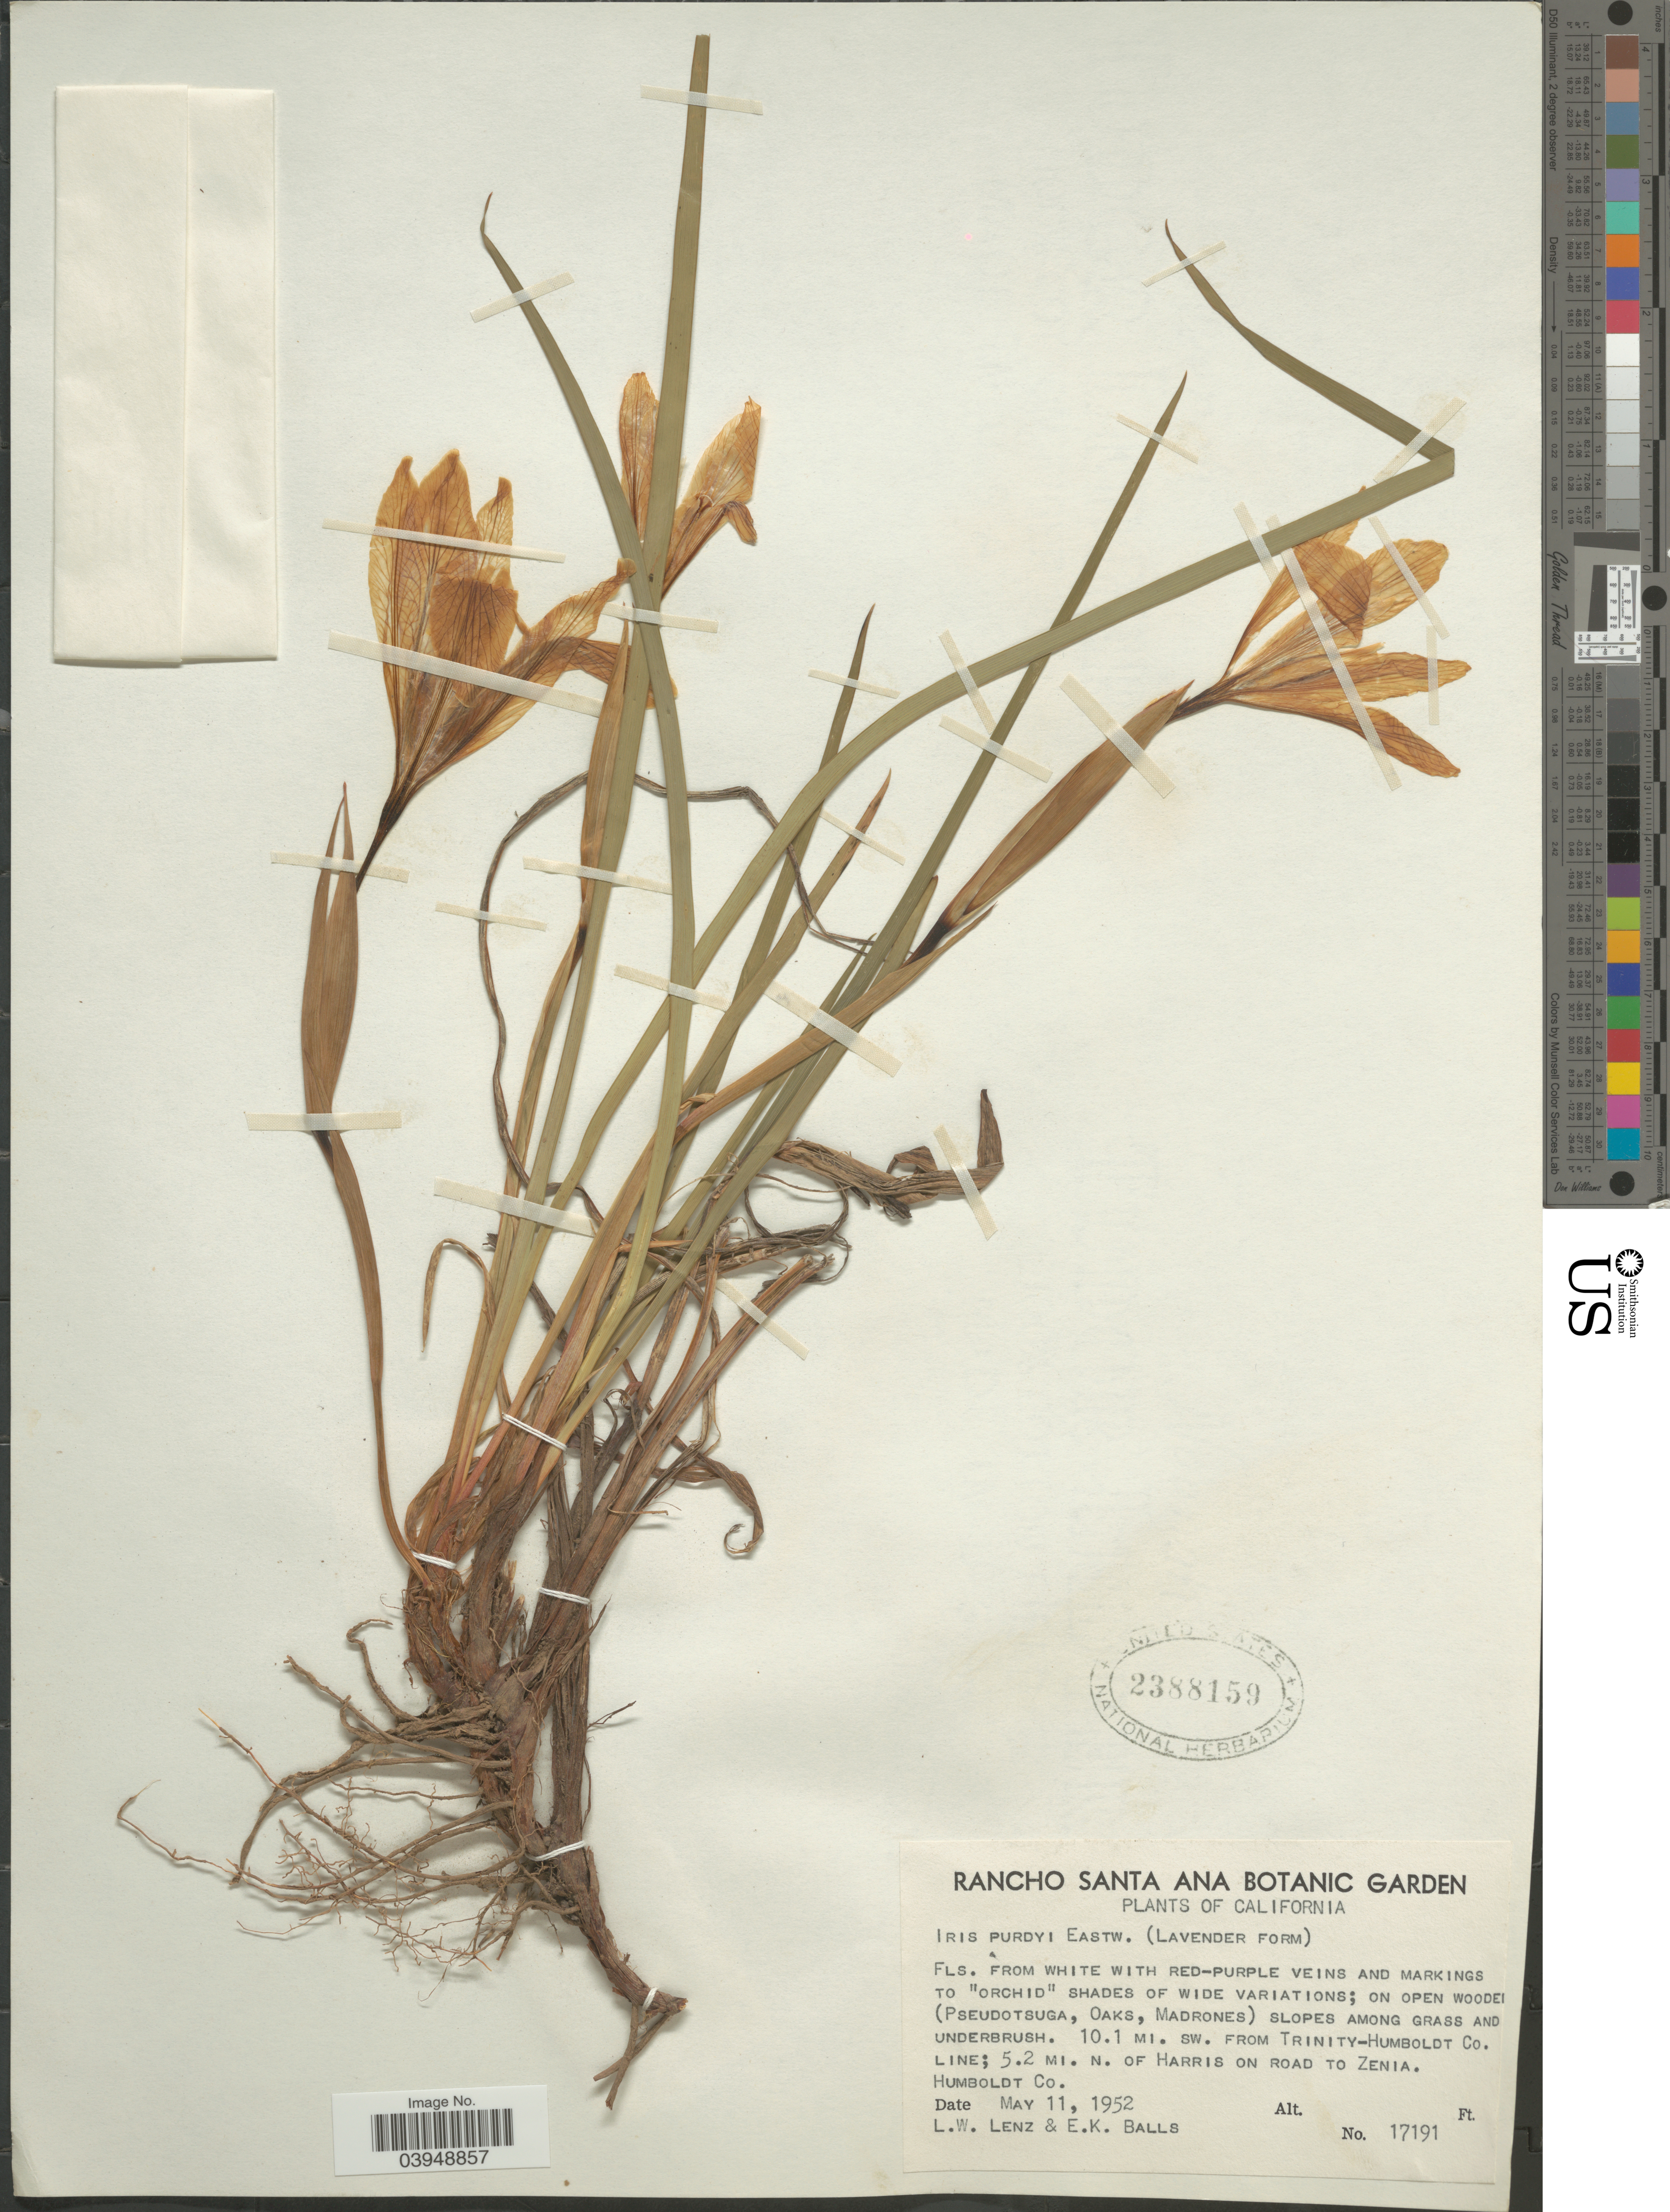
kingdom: Plantae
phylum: Tracheophyta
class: Liliopsida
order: Asparagales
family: Iridaceae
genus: Iris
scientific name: Iris purdyi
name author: Eastw.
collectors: L. Lenz & E. K. Balls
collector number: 17191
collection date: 1952-05-11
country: United States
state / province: California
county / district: Humboldt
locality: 10.1 mi. SW. from Trinity-Humboldt Co. Line; 5.2 mi. N. of Harris on road to Zenia. Humboldt Co.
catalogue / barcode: US 2388159